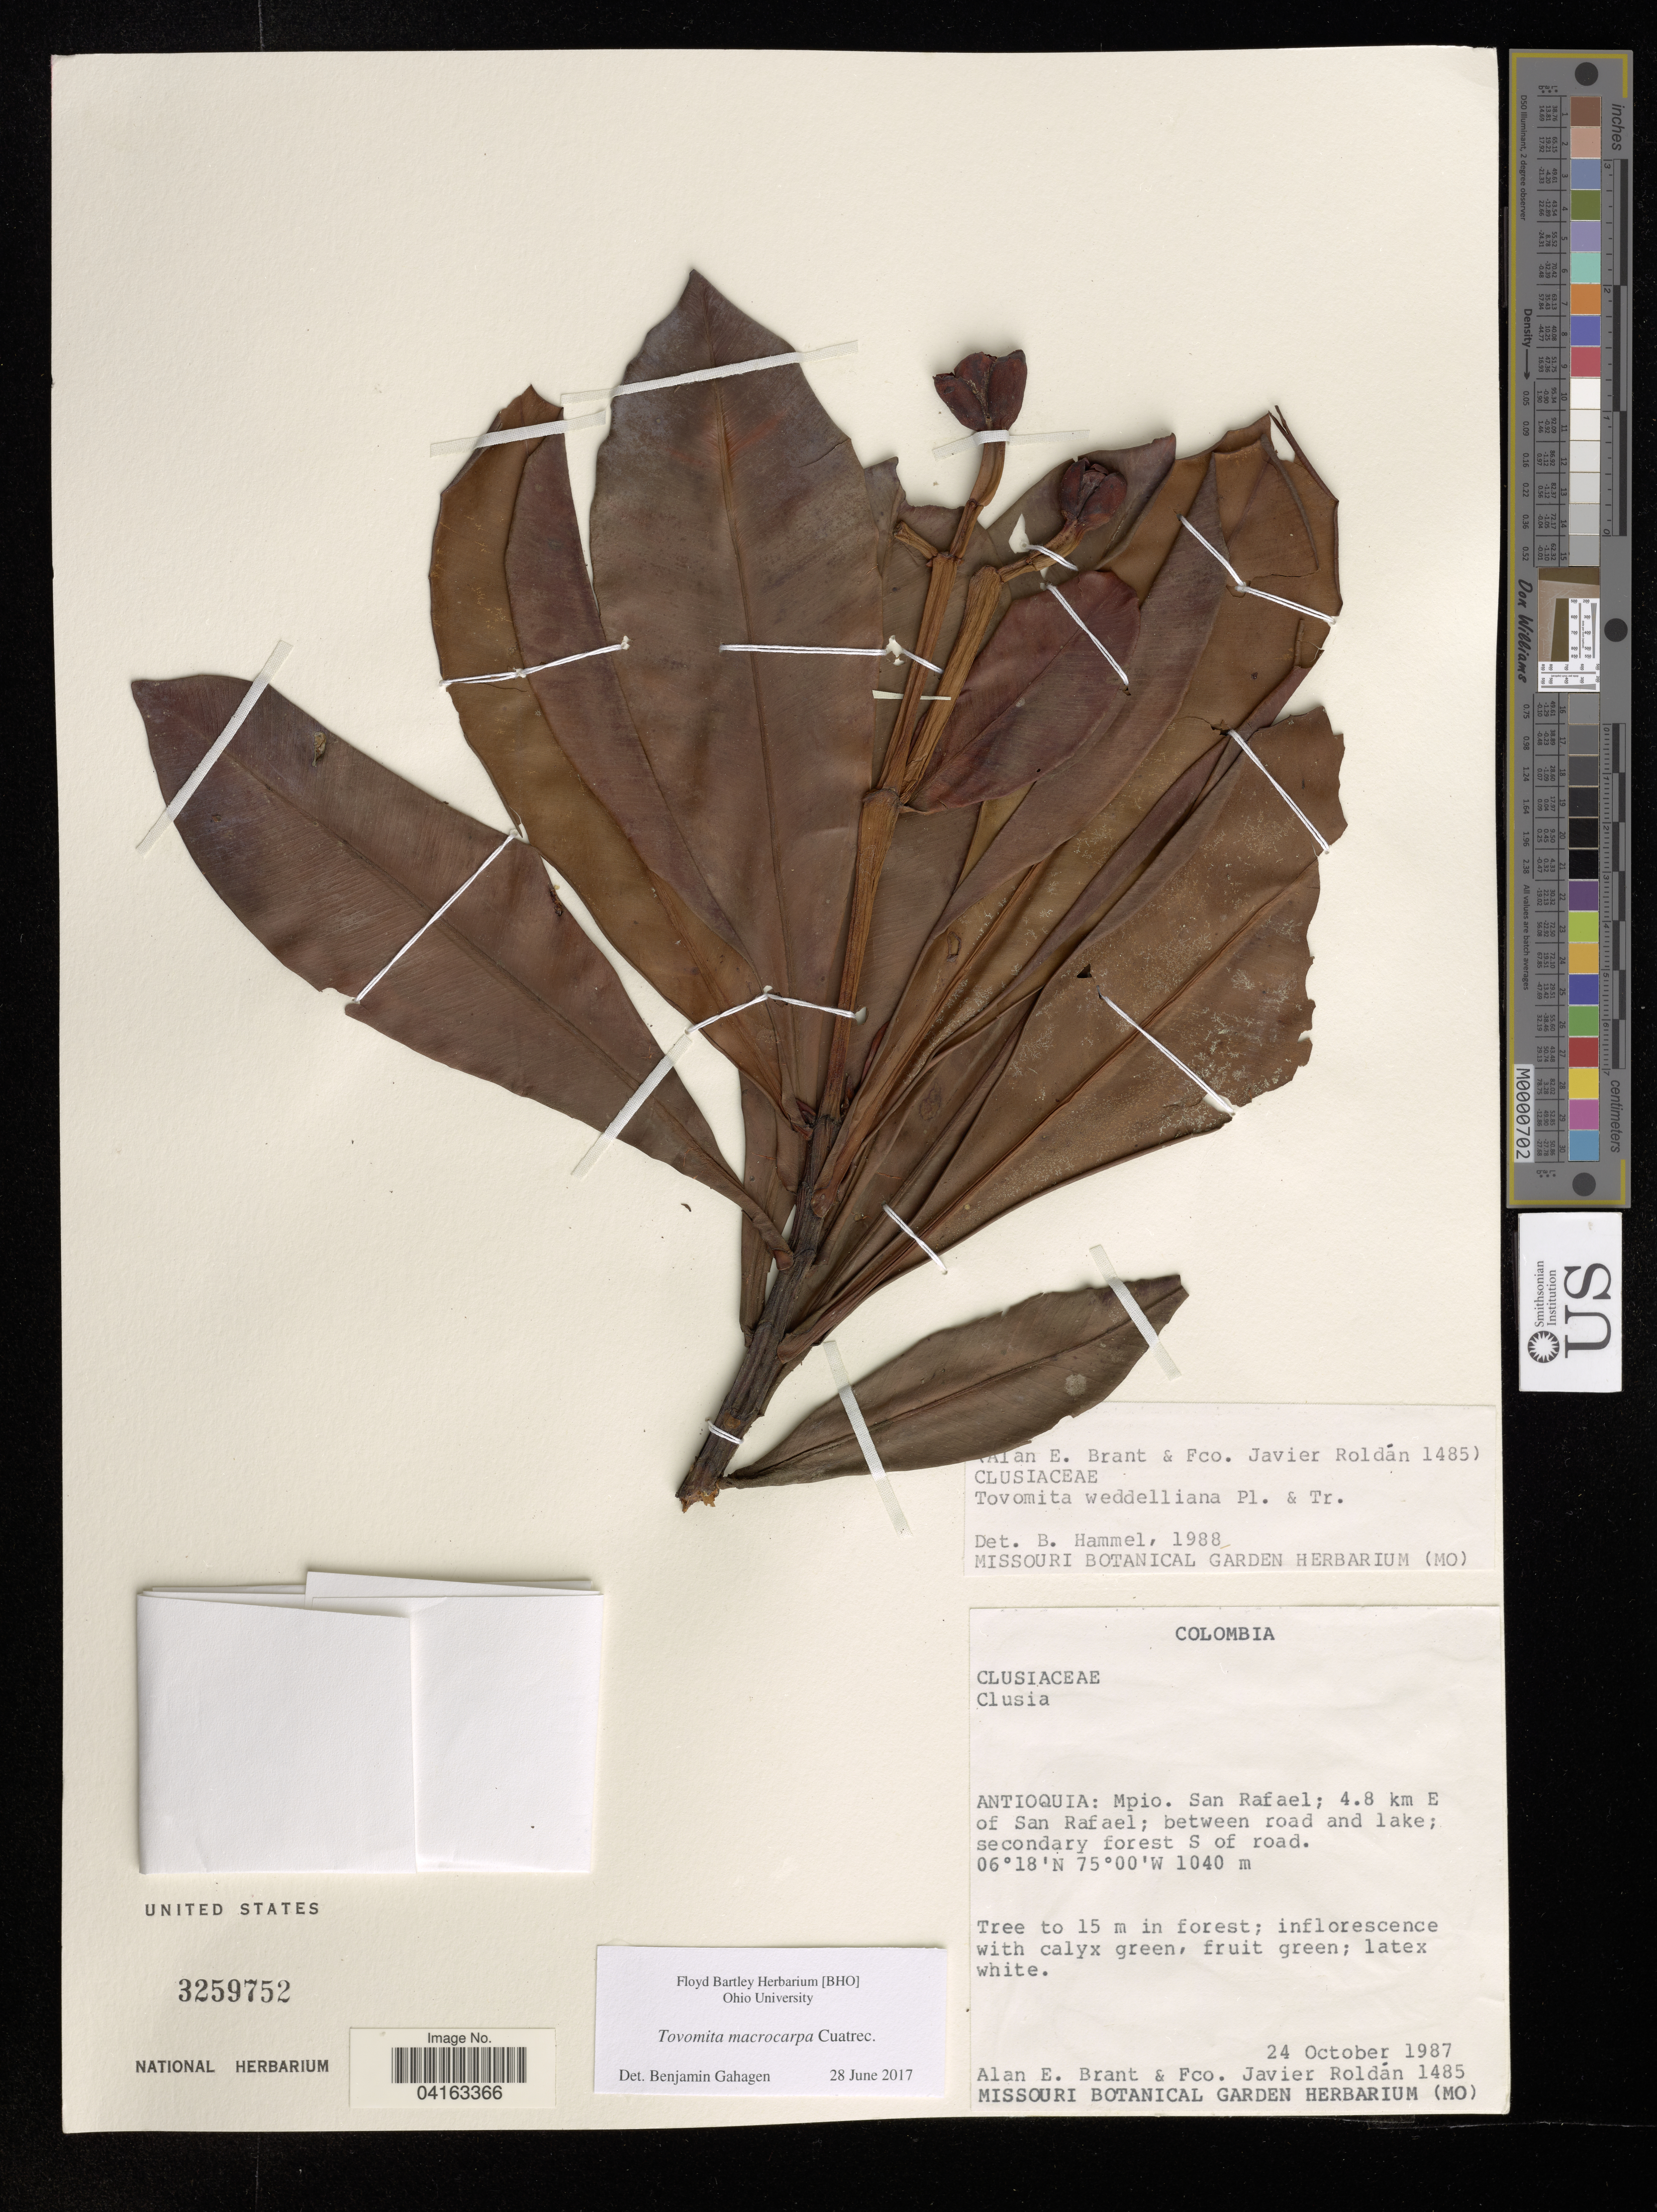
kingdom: Plantae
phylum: Tracheophyta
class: Magnoliopsida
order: Malpighiales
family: Clusiaceae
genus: Tovomita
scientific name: Tovomita macrocarpa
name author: Cuatrec.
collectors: A. Brant & F. J. Roldán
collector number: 1485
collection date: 1987-10-24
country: Colombia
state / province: Antioquia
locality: Mpio. San Rafael; 4.8 km E of San Rafael; between road and lake; secondary forest S of road.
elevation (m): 1040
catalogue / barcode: US 3259752